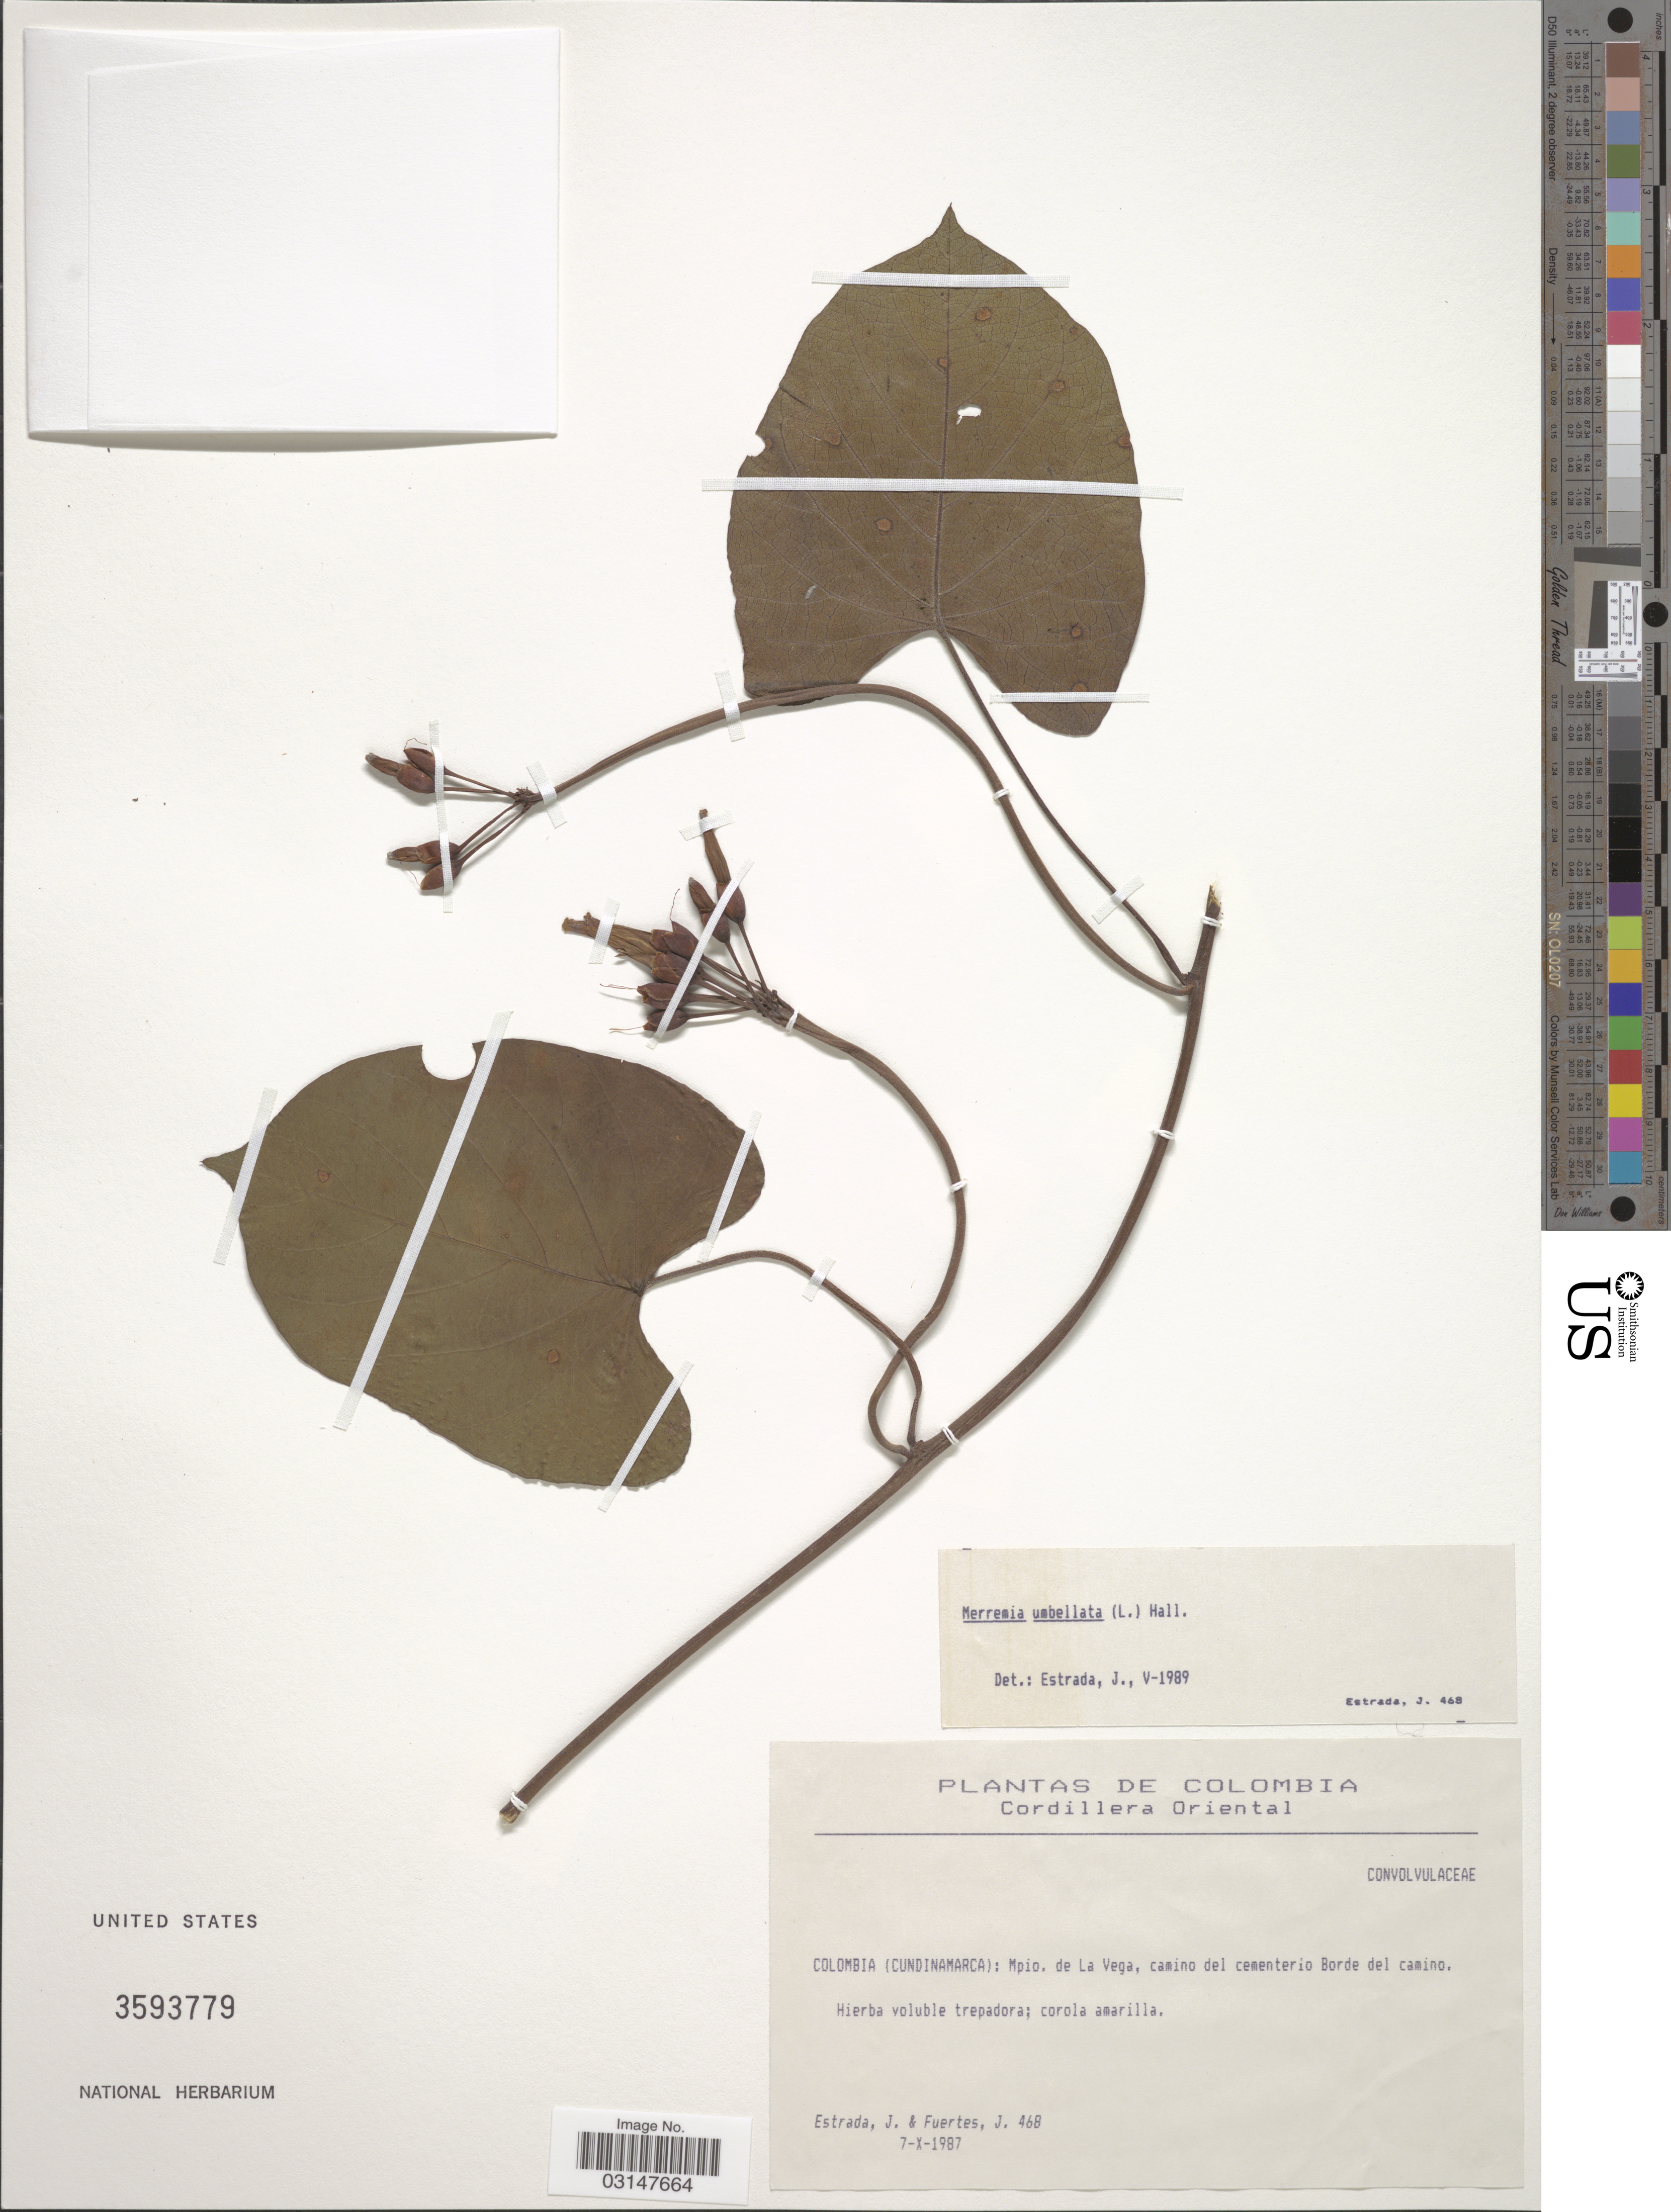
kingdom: Plantae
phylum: Tracheophyta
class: Magnoliopsida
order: Solanales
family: Convolvulaceae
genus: Camonea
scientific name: Camonea umbellata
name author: (L.) A. R. Simões & Staples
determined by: Strong, Mark T., (BOT), Smithsonian Institution - National Museum of Natural History (UNITED STATES)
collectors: J. Estrada & J. Fuertes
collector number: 468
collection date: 1987-10-07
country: Colombia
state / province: Cundinamarca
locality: Mpio. de La Vega, camino del cementerio Borde del camino.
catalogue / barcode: US 3593779